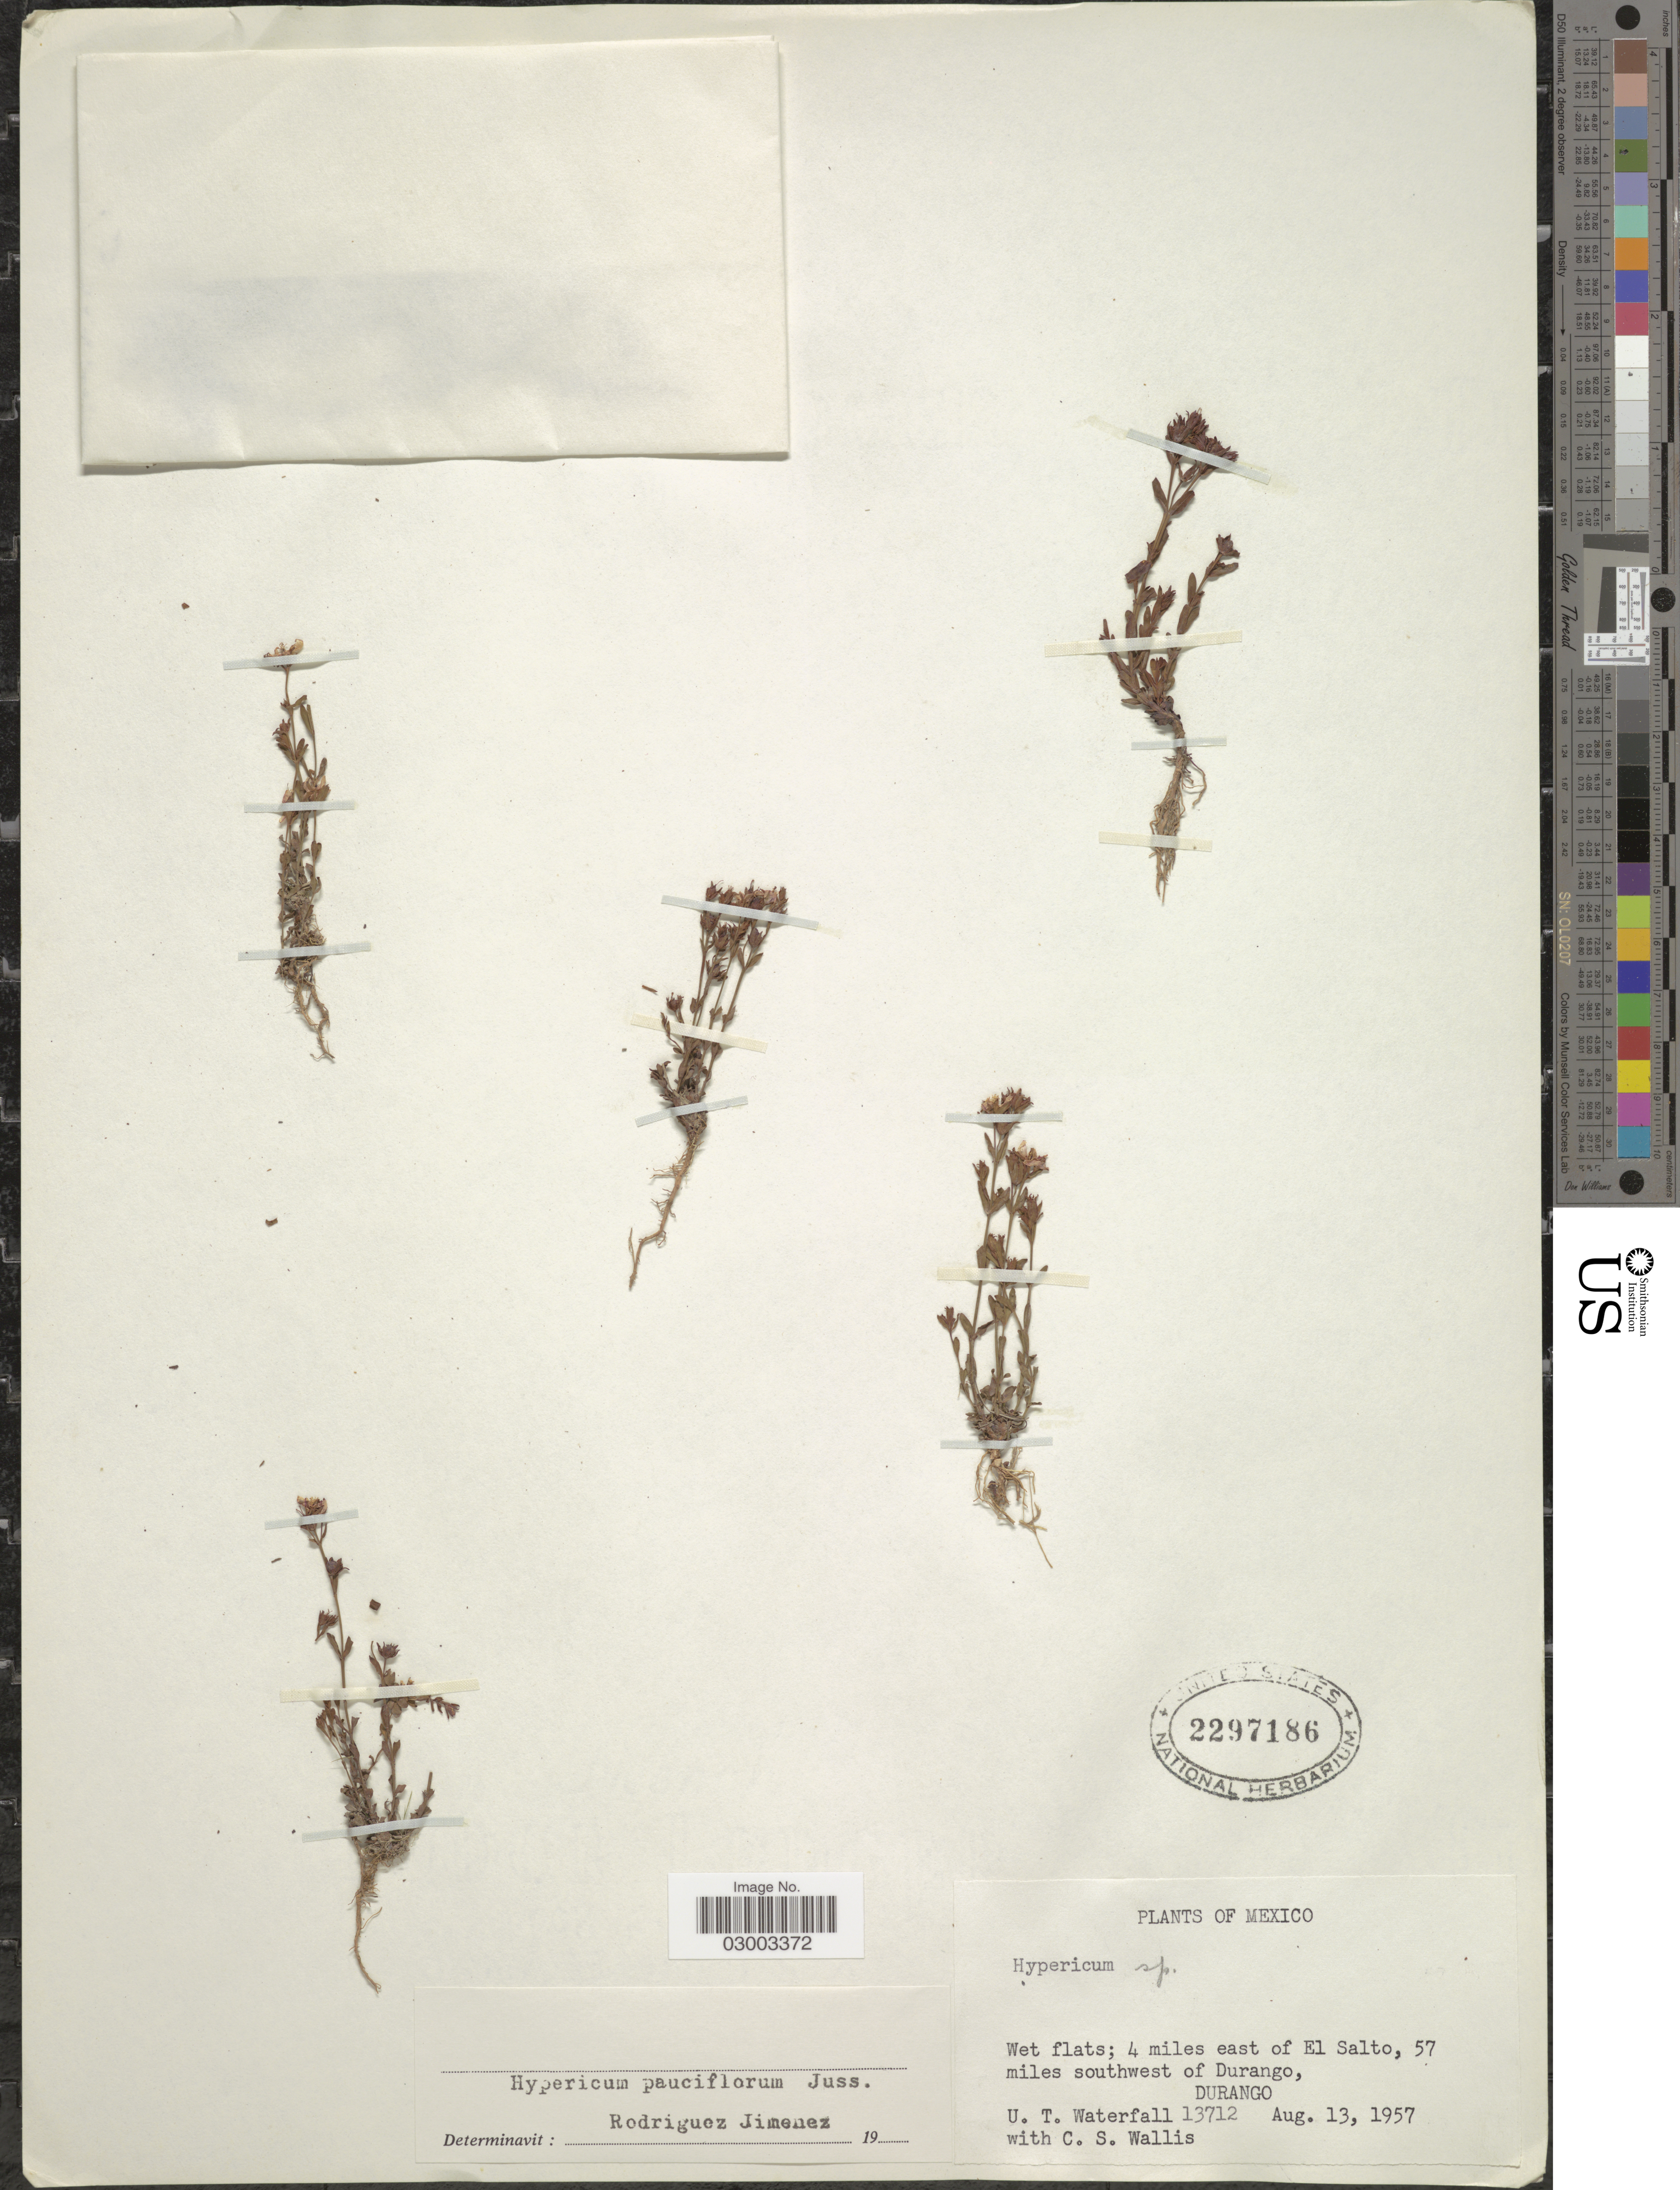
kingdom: Plantae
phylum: Tracheophyta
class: Magnoliopsida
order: Malpighiales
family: Hypericaceae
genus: Hypericum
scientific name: Hypericum silenoides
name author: Juss.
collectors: U. T. Waterfall & C. S. Wallis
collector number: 13712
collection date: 1957-08-13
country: Mexico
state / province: Durango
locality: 4 miles east of El Salto, 57 miles southwest of Durango, Durango.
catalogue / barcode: US 2297186